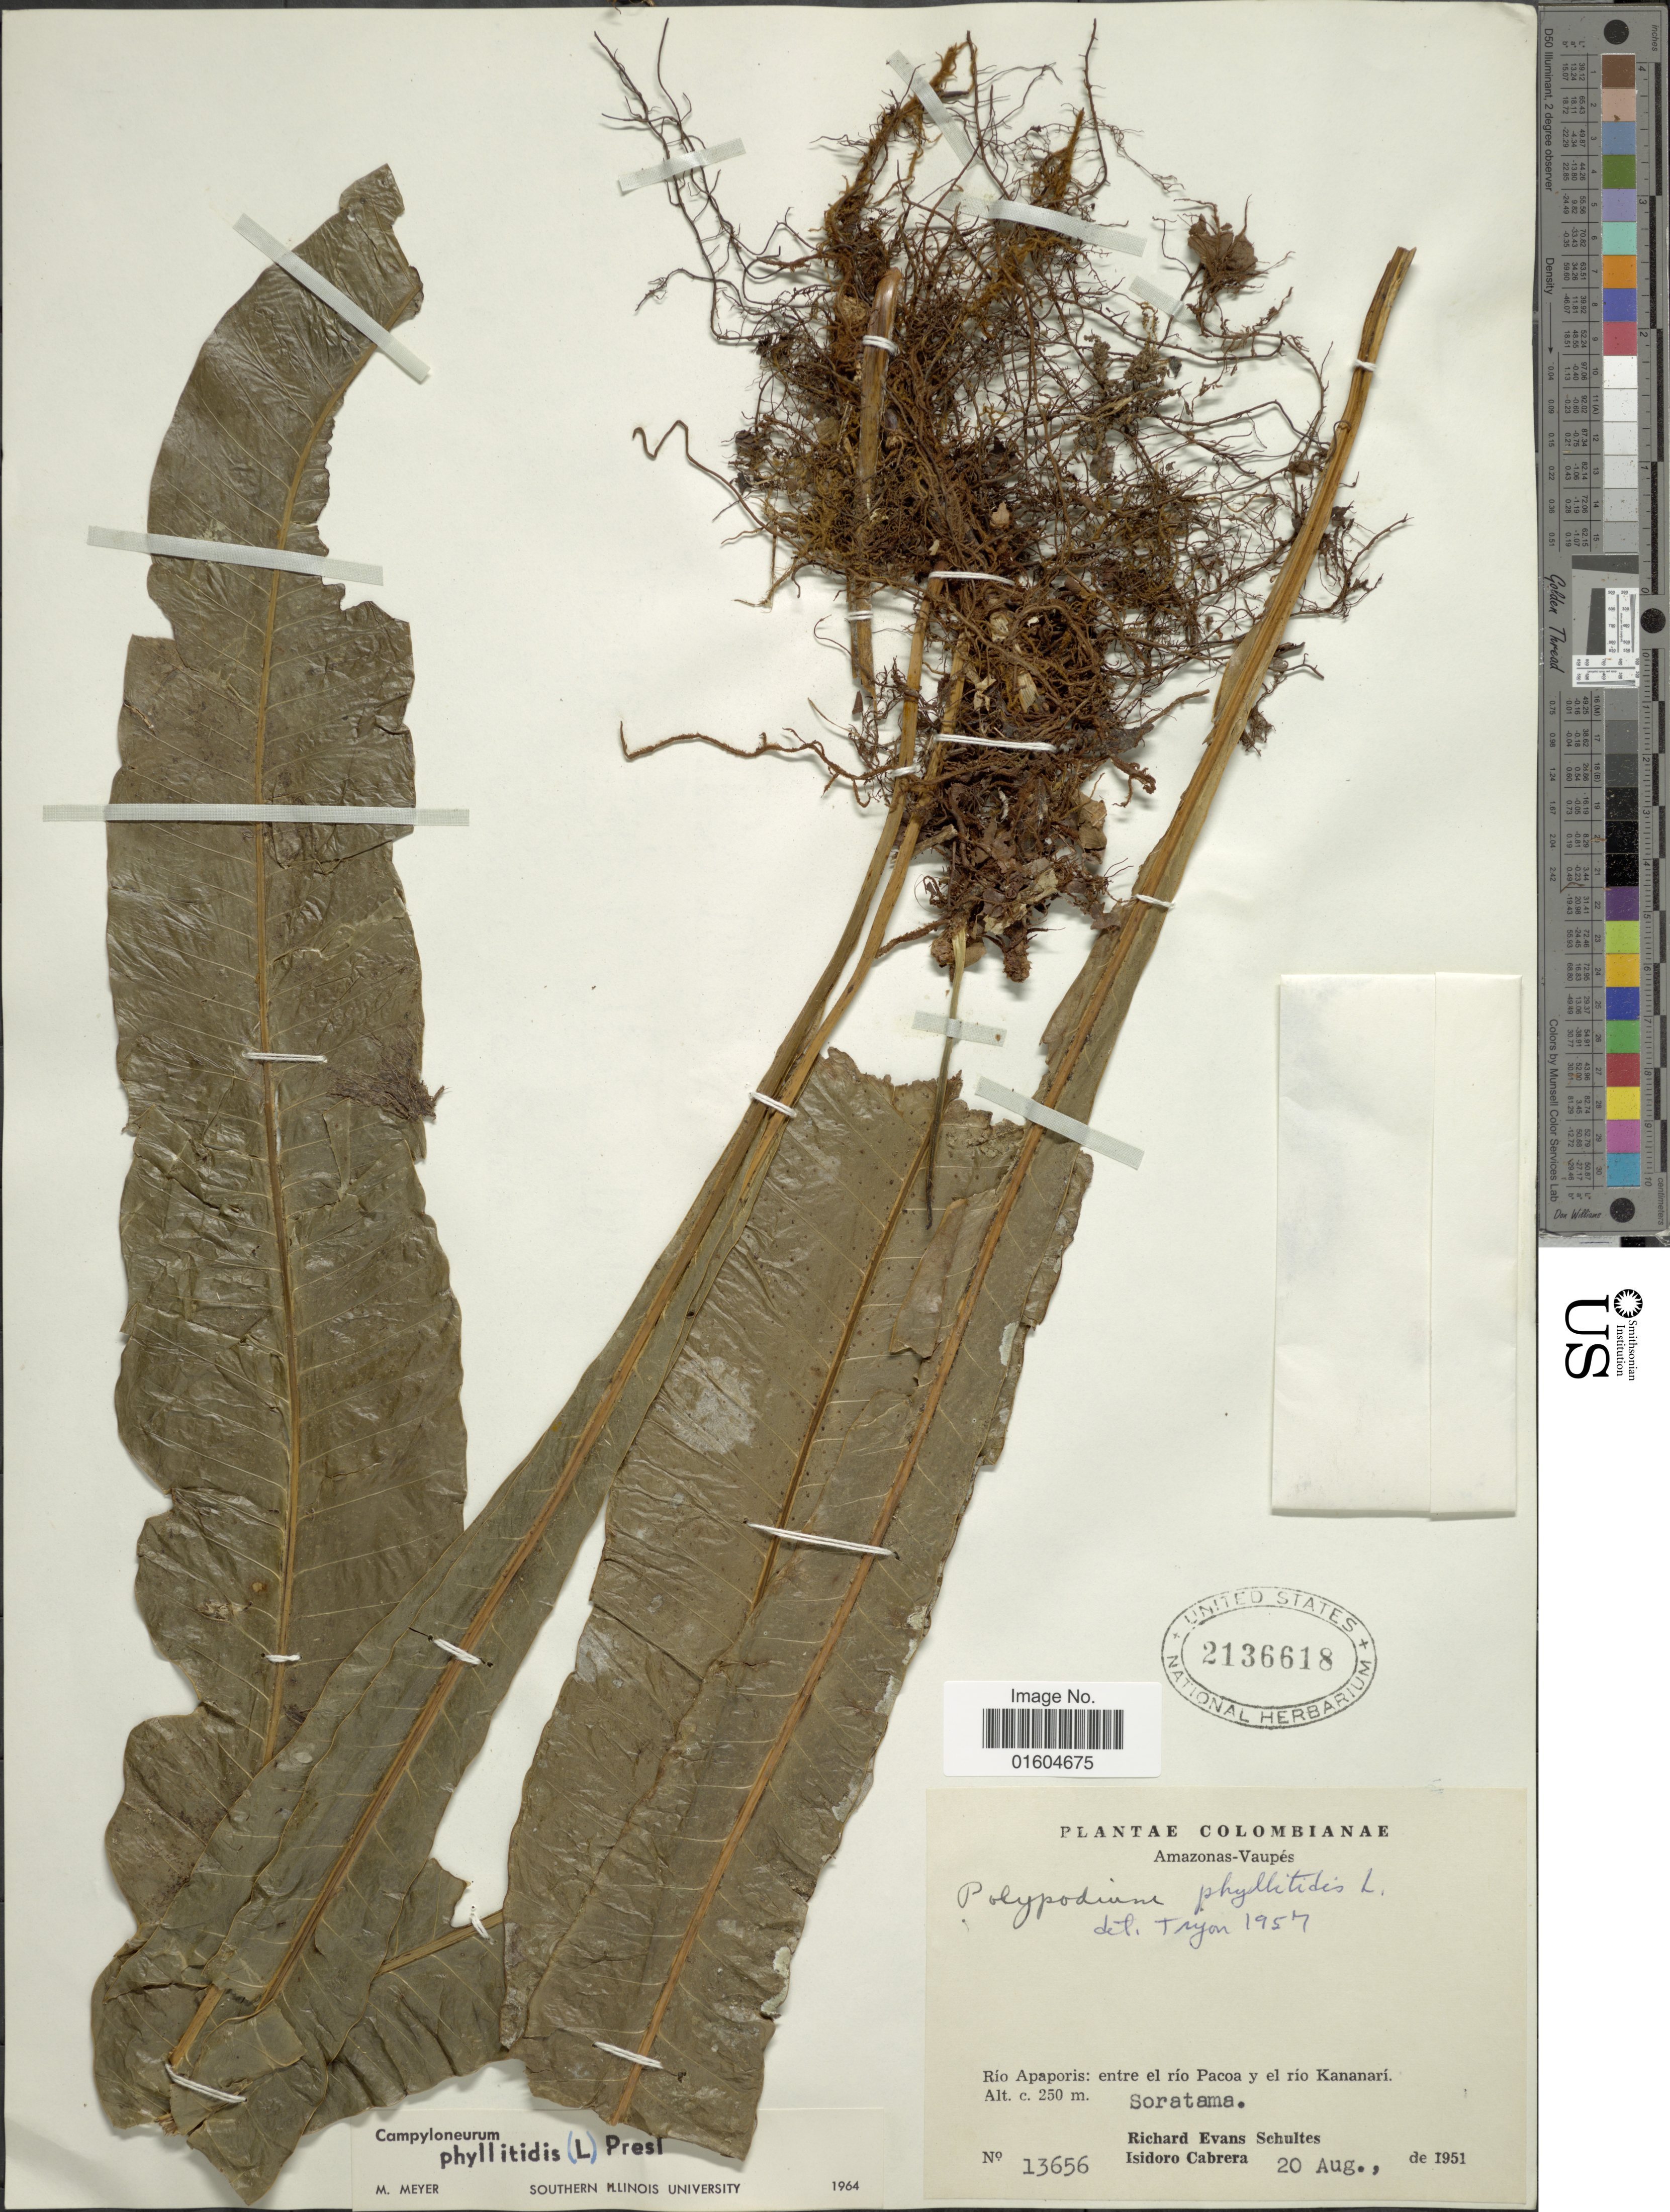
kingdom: Plantae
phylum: Tracheophyta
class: Polypodiopsida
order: Polypodiales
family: Polypodiaceae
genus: Campyloneurum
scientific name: Campyloneurum phyllitidis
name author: (L.) C. Presl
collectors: R. E. Schultes & I. Cabrera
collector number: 13656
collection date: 1951-08-20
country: Colombia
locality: Colombia. Amaxzonas- Vaupes. Rio Apaporis: entre el rio Pacoa y el rio Kananari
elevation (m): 250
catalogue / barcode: US 2136618